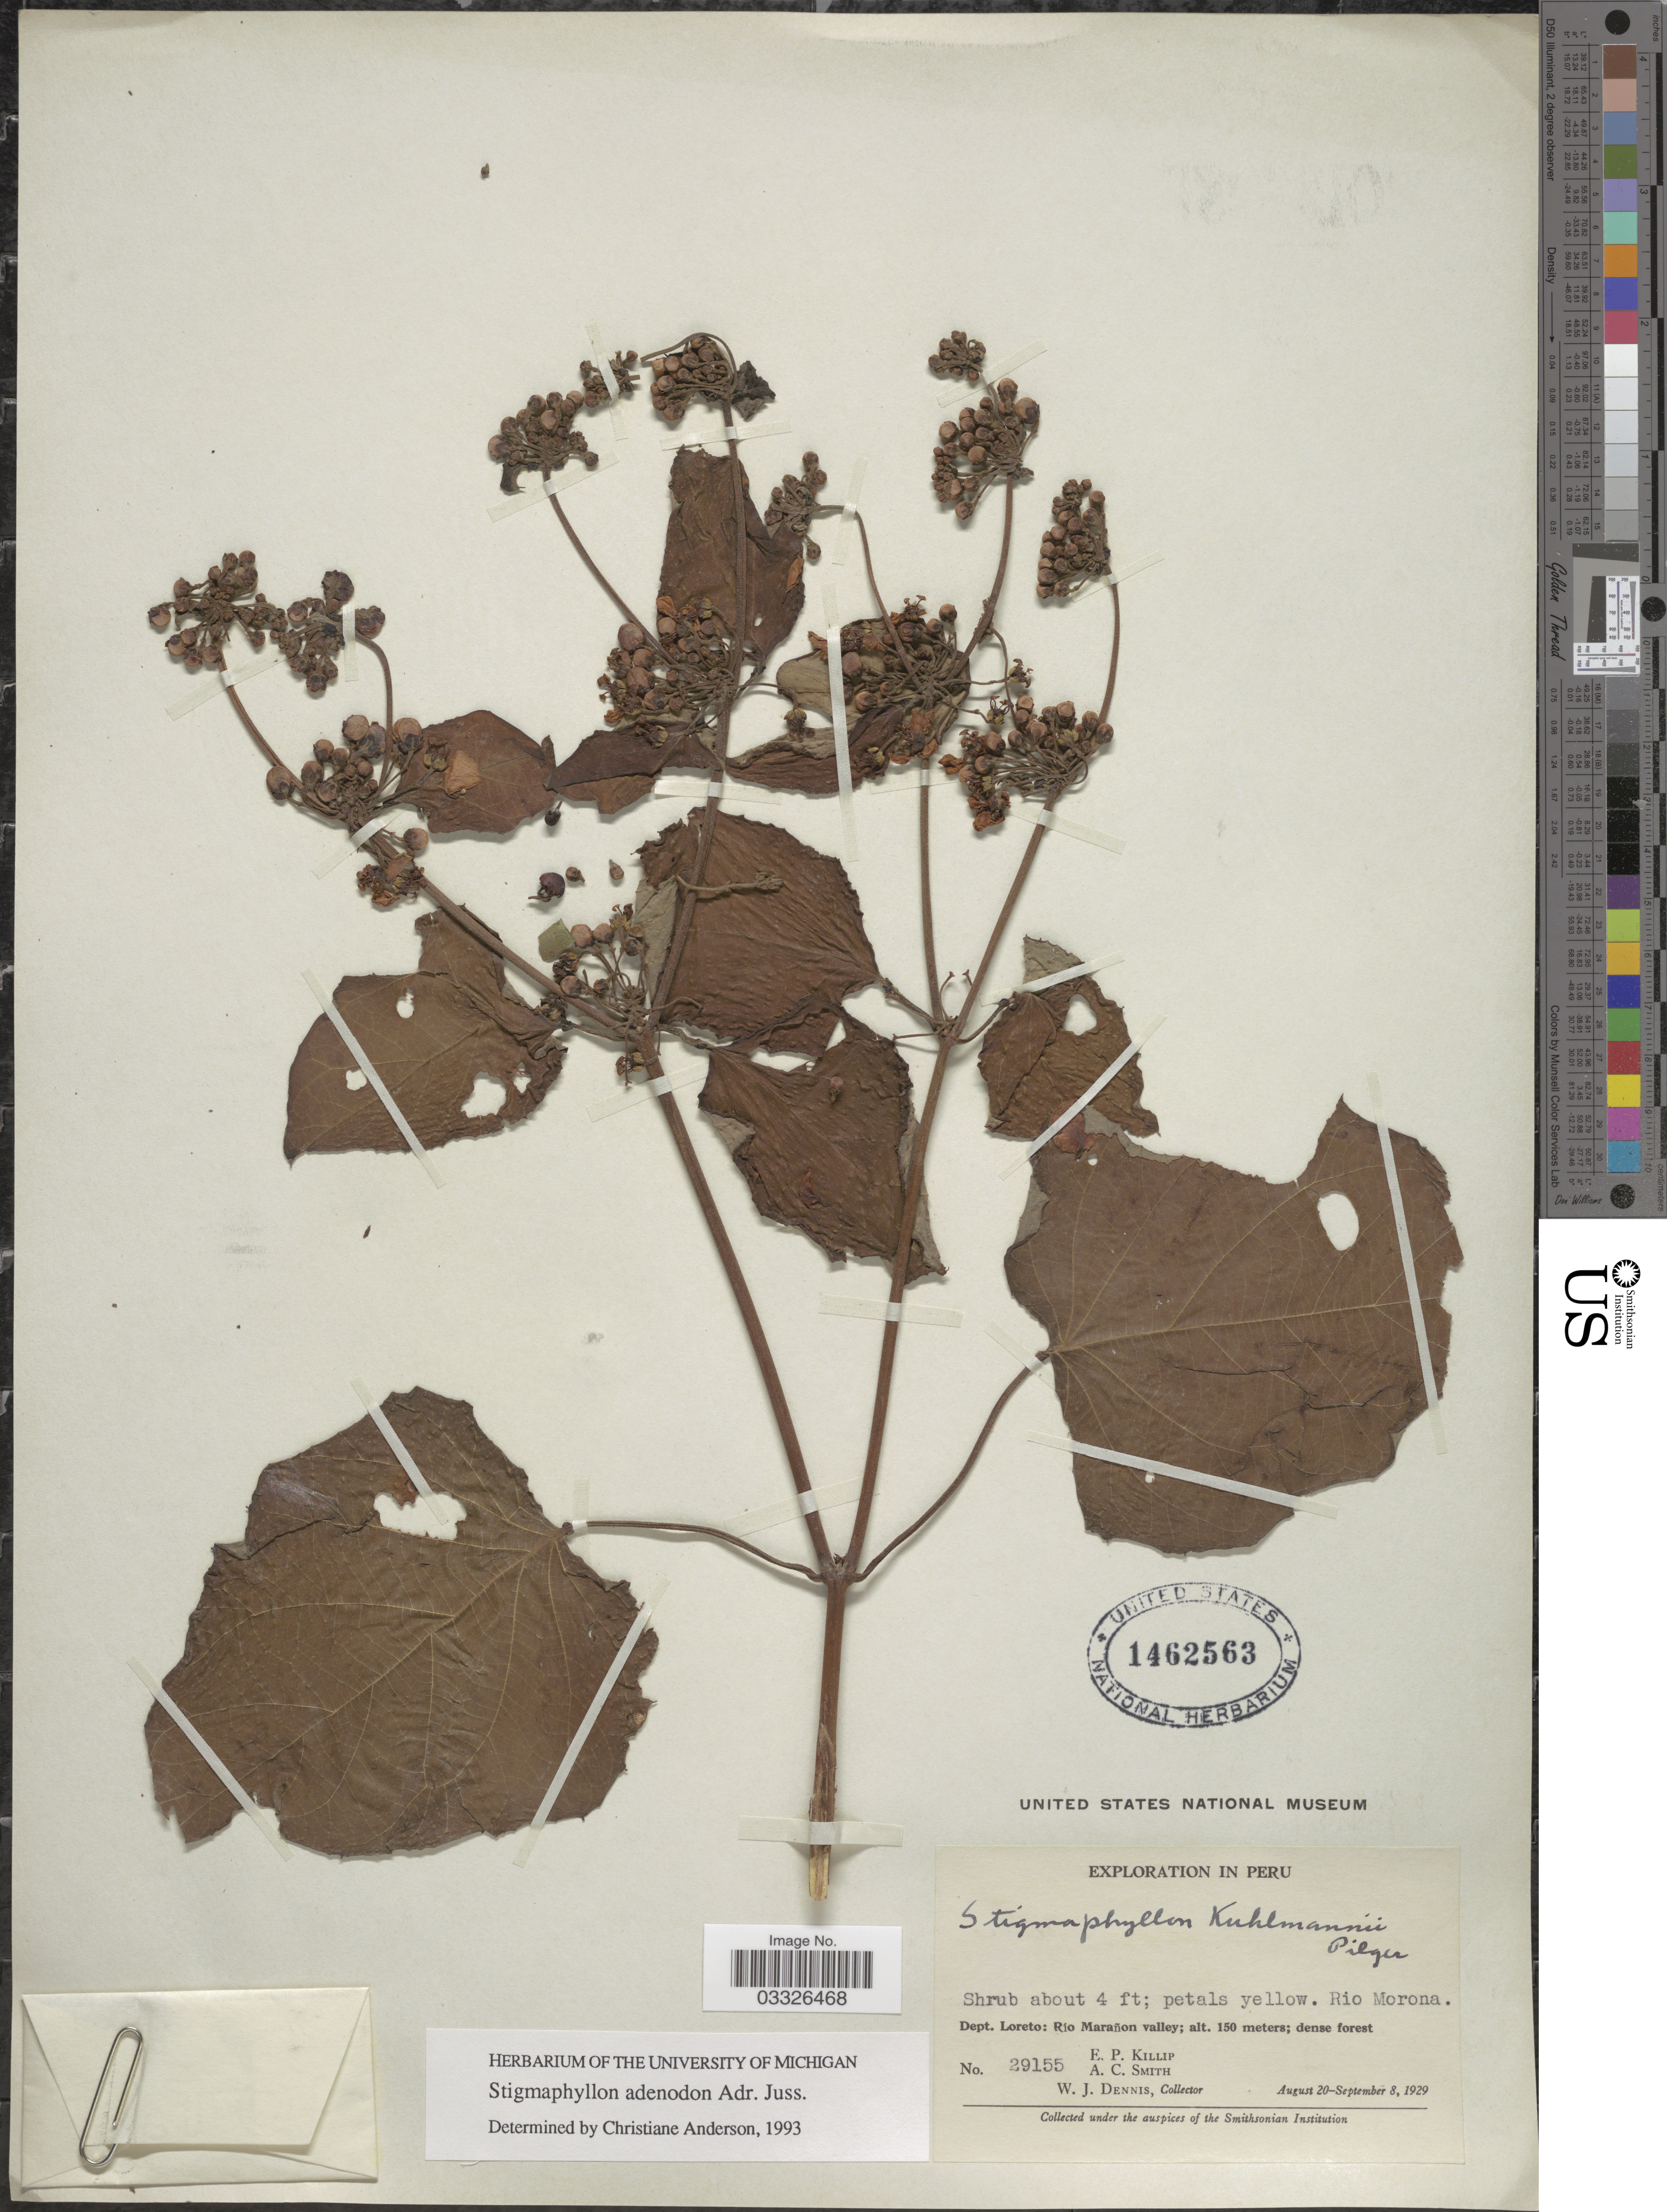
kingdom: Plantae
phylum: Tracheophyta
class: Magnoliopsida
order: Malpighiales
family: Malpighiaceae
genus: Stigmaphyllon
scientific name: Stigmaphyllon adenodon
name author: A. Juss.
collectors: E. P. Killip, A. C. Smith & W. J. Dennis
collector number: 29155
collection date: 1929-08-20/1929-09-08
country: Peru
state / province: Loreto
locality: Rio Morona. Dept. Loreta: Río Marañon valley.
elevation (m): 150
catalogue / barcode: US 1462563